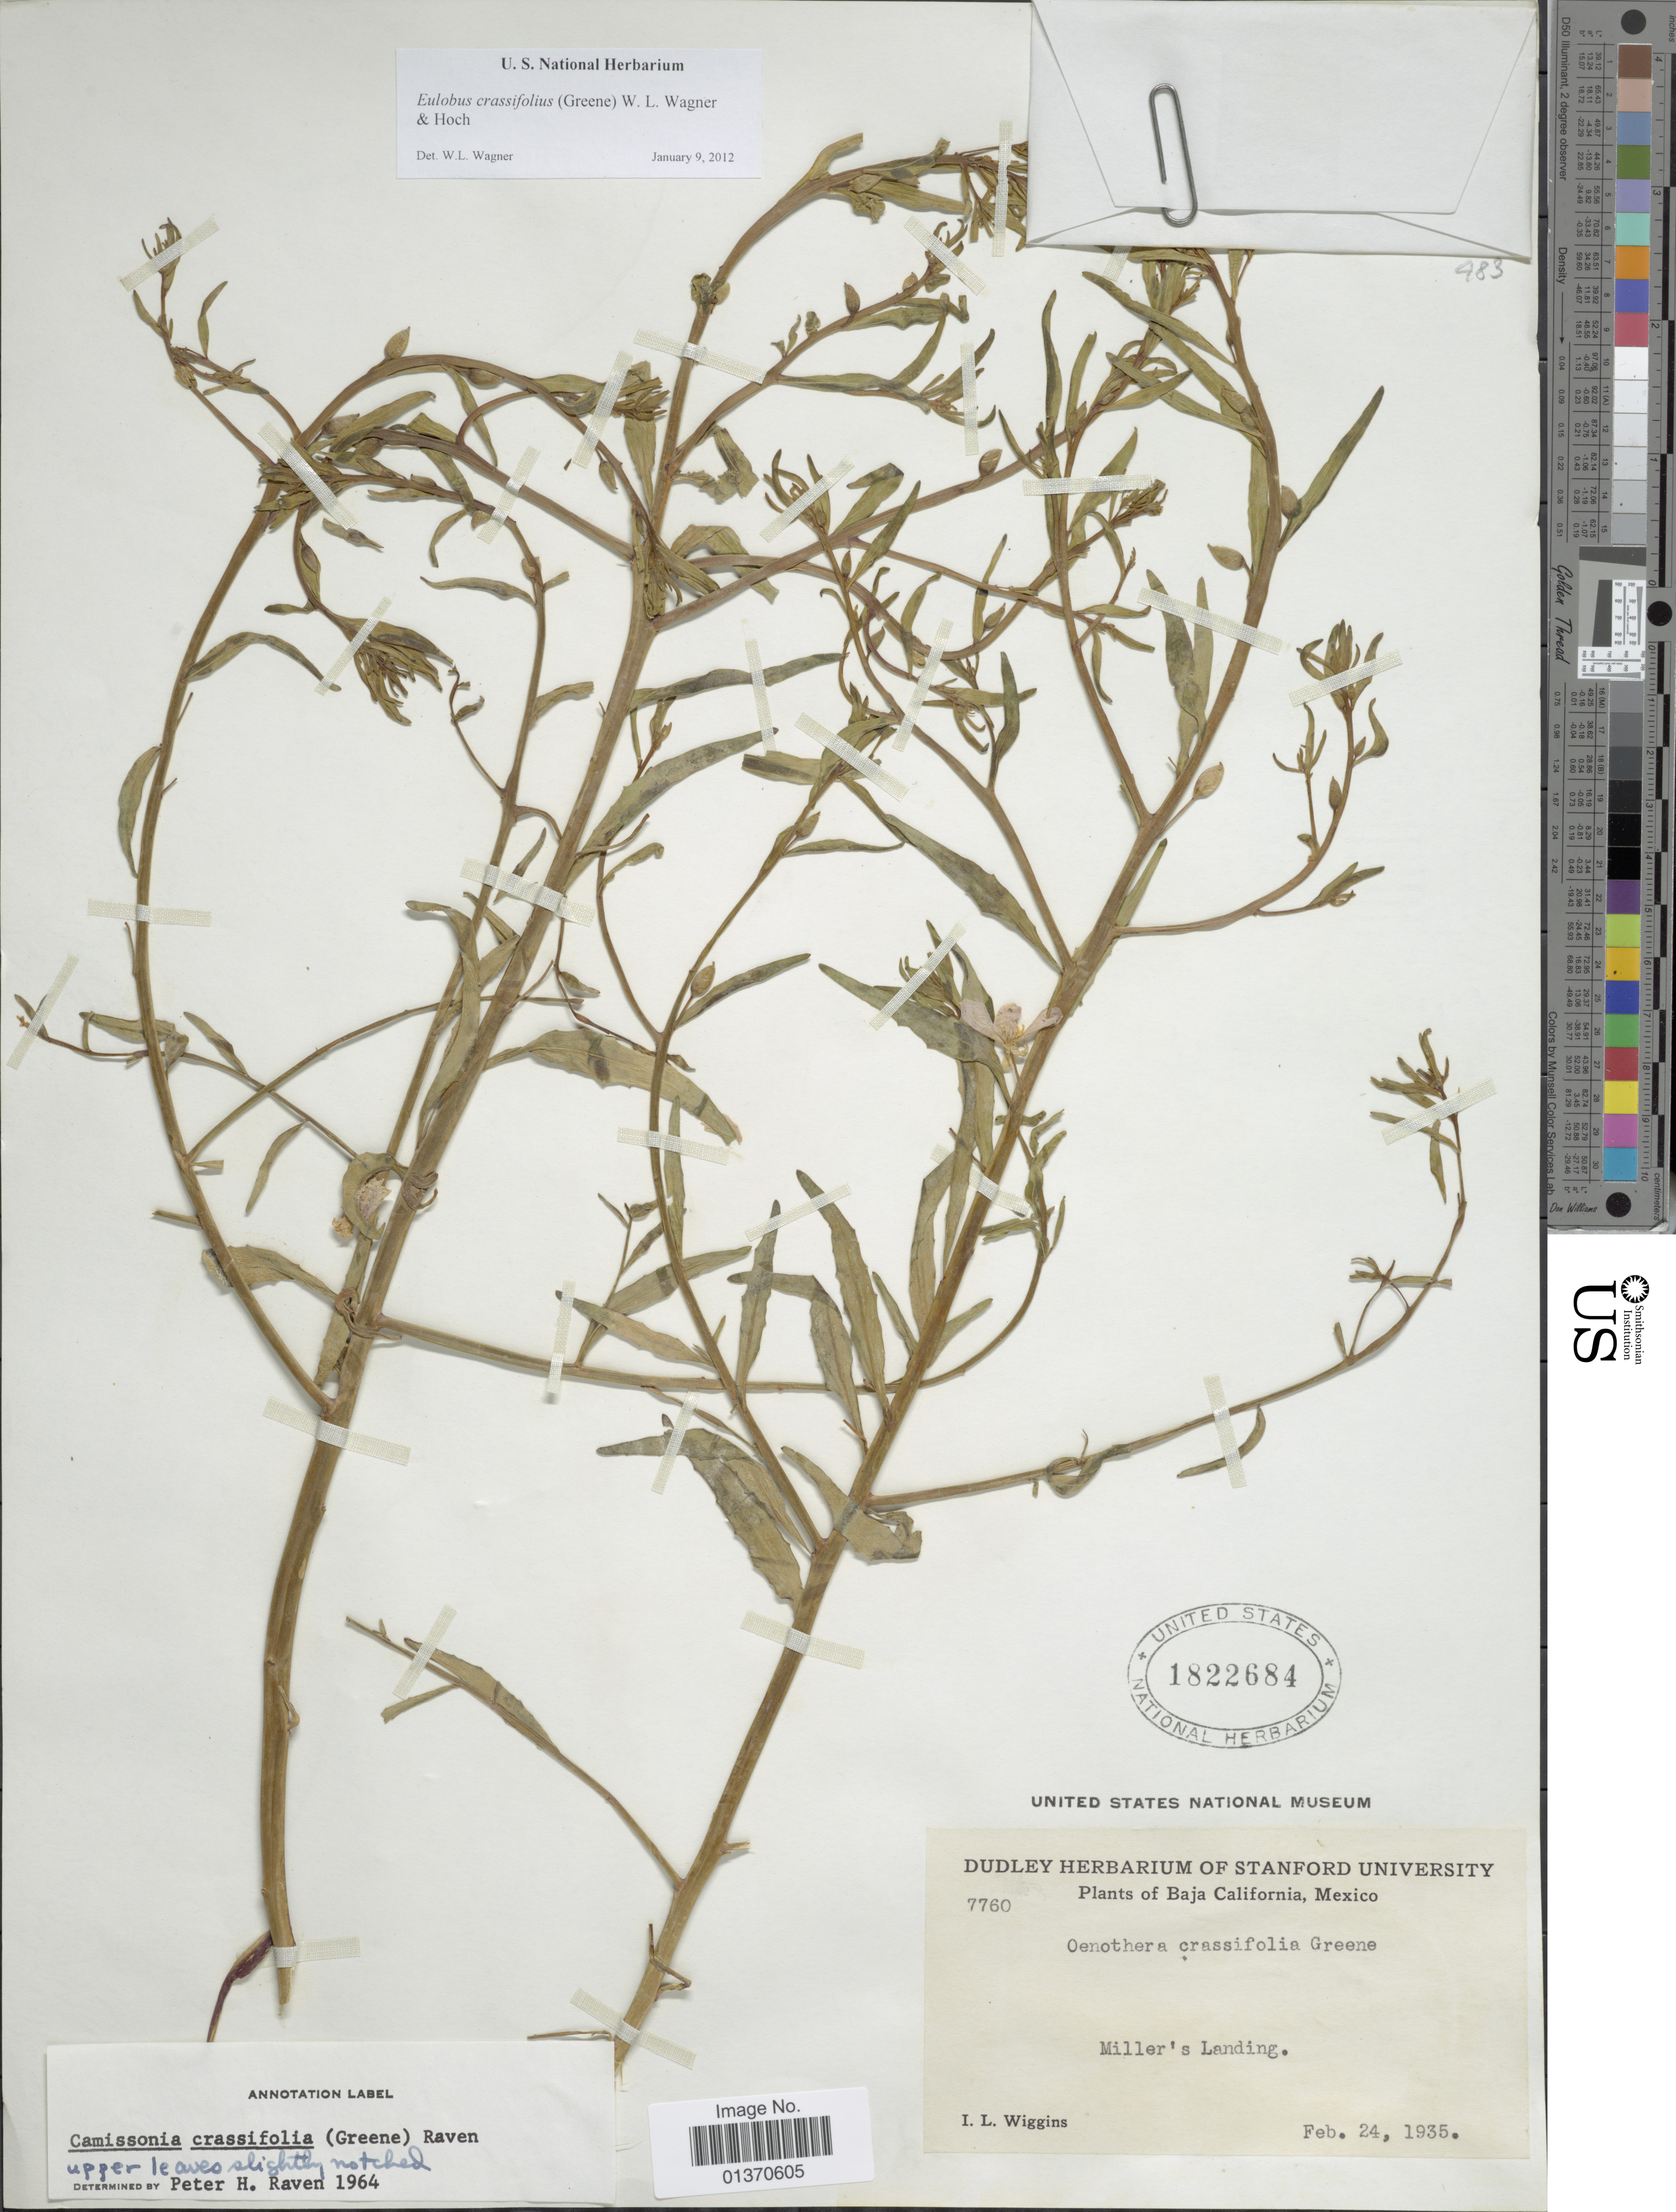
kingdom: Plantae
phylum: Tracheophyta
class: Magnoliopsida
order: Myrtales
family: Onagraceae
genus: Eulobus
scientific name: Eulobus crassifolius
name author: (Greene) W.L. Wagner & Hoch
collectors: I. L. Wiggins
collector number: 7760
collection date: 1935-02-24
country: Mexico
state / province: Baja California Norte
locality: Miller's Landing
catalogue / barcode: US 1822684